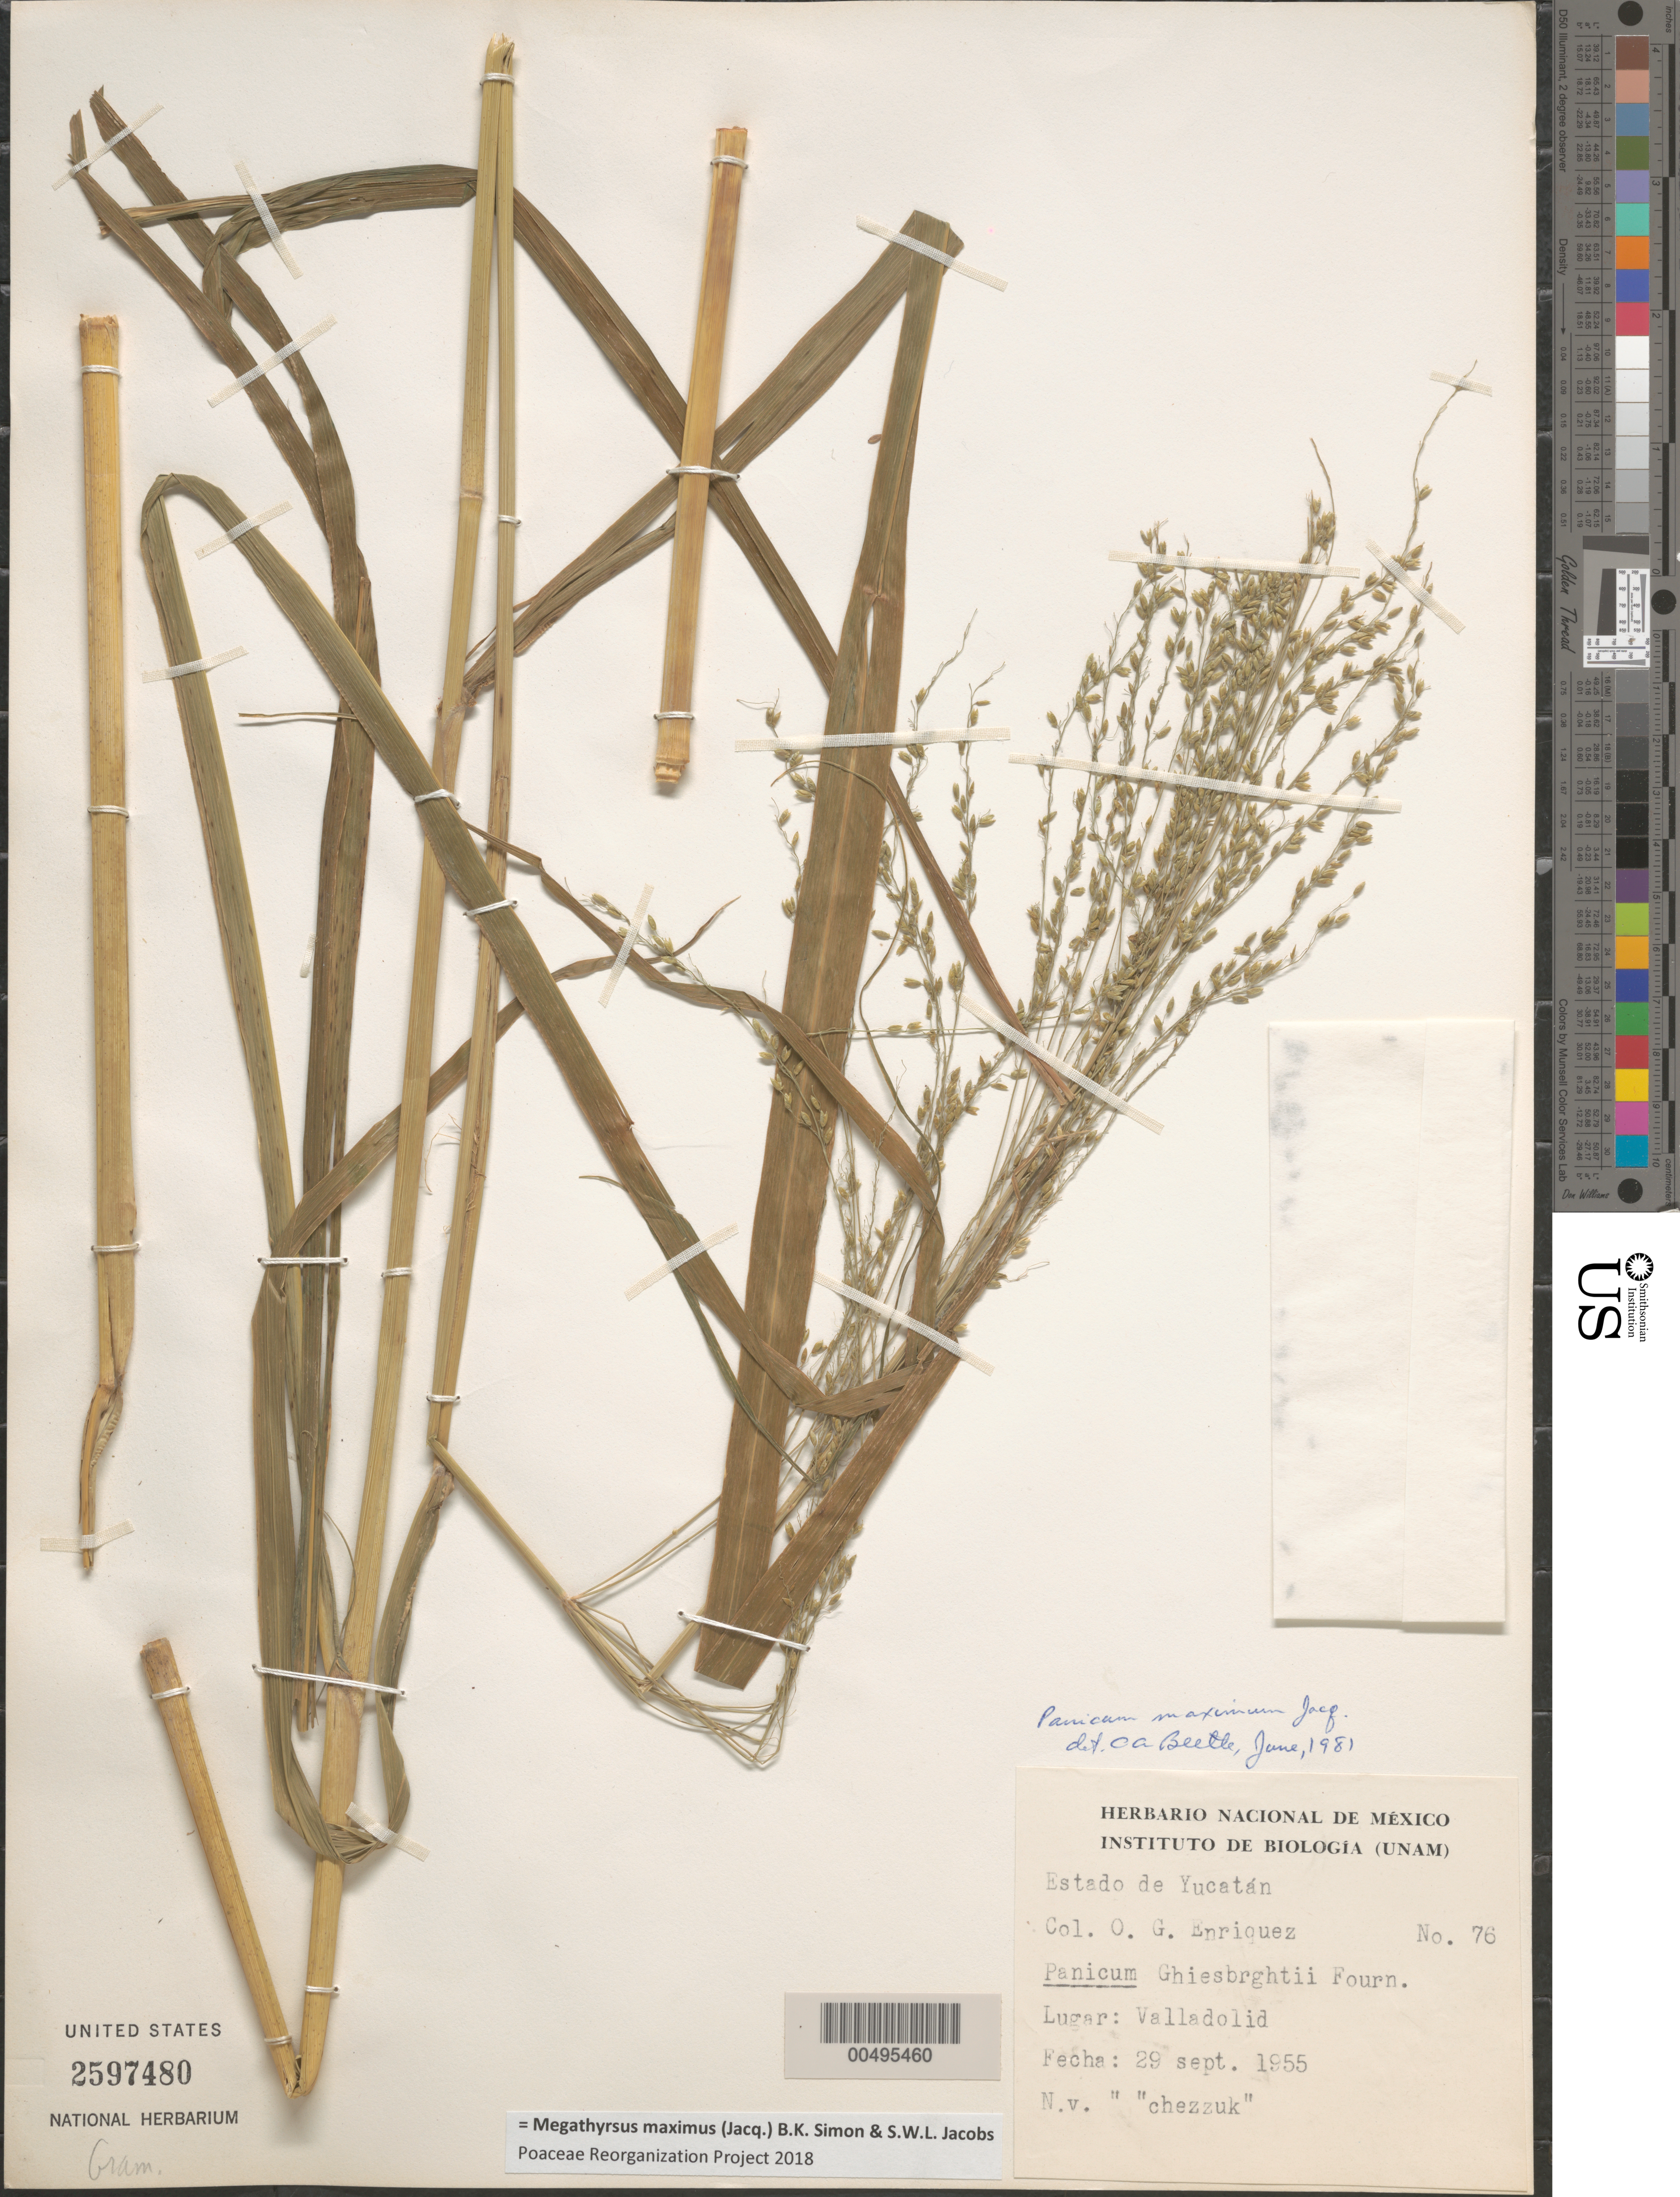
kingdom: Plantae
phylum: Tracheophyta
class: Liliopsida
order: Poales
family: Poaceae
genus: Megathyrsus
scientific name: Megathyrsus maximus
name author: (Jacq.) B.K. Simon & S.W.L. Jacobs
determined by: Poaceae Reorganization Project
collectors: O. Enriquez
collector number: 76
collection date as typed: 29 Sep 1955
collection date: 1955-09-29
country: Mexico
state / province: Yucatan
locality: Valladolid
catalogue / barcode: US 2597480